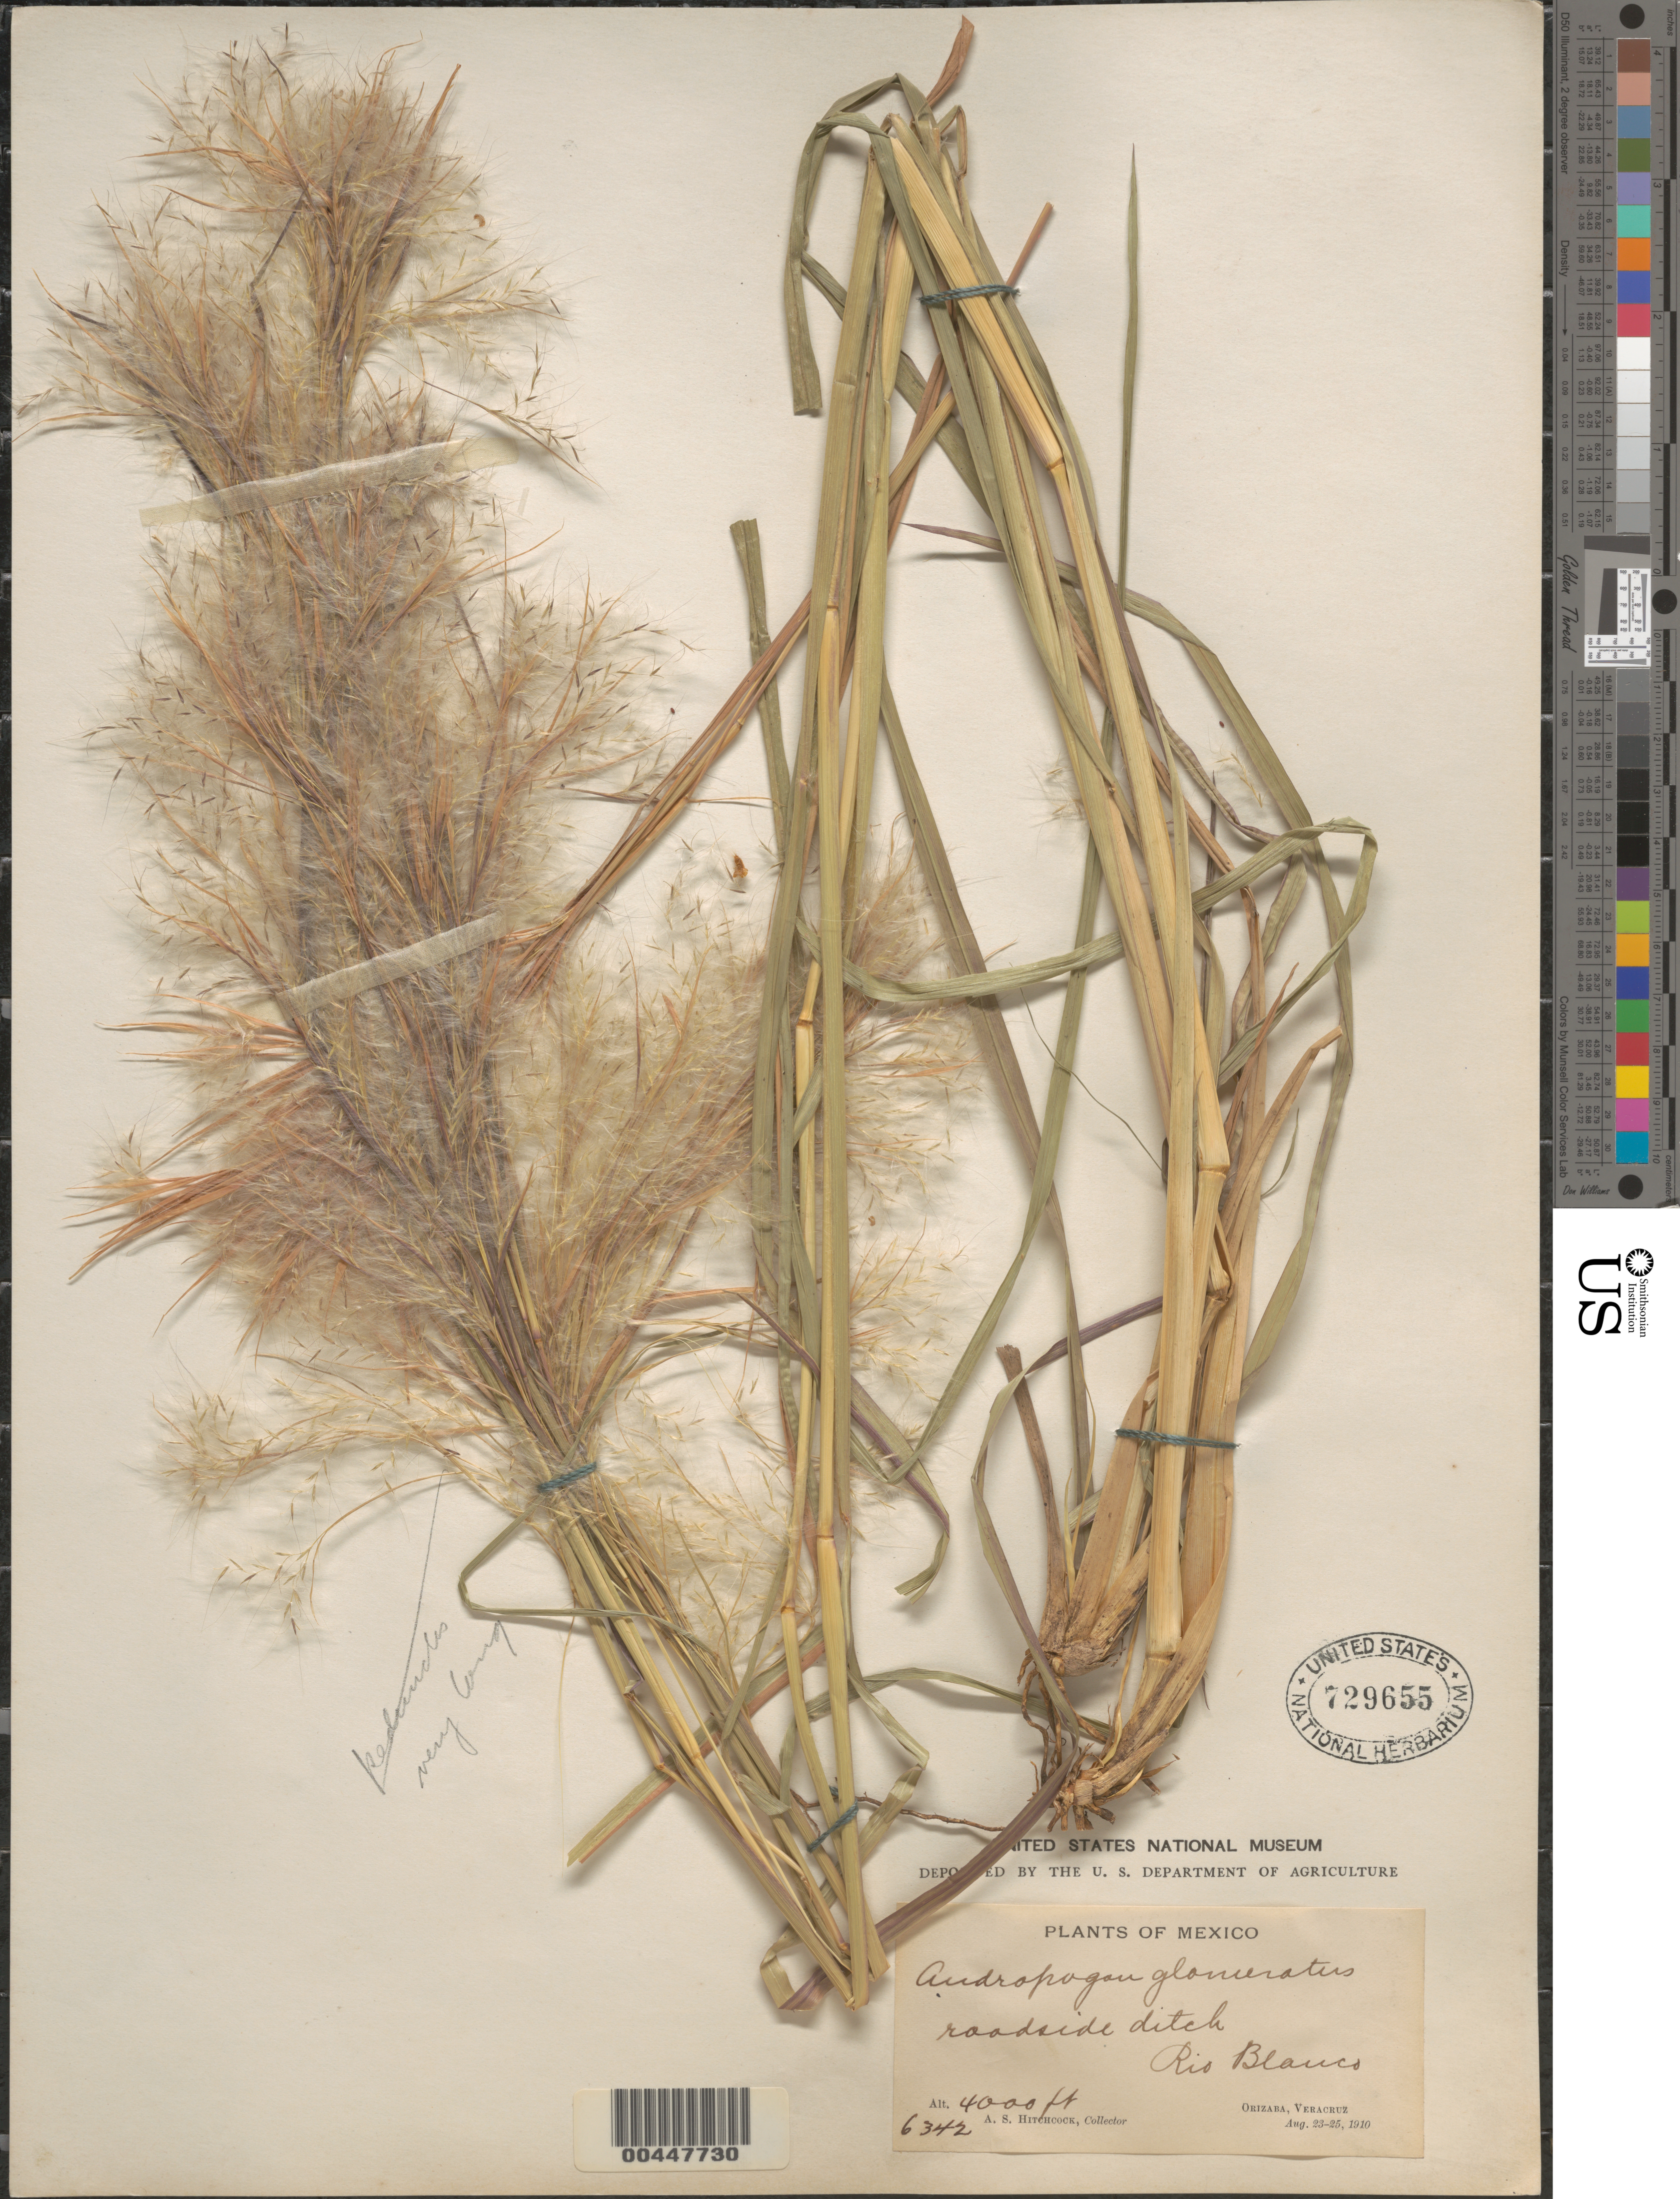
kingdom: Plantae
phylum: Tracheophyta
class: Liliopsida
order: Poales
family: Poaceae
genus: Andropogon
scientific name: Andropogon glomeratus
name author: (Walter) Britton, Stearns & Poggenb.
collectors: A. S. Hitchcock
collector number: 6342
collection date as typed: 23 Aug 1910 to 25 Aug 1910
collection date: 1910-08-23/1910-08-25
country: Mexico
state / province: Veracruz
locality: Orizaba, Rio Blanco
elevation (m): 1219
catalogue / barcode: US 729655